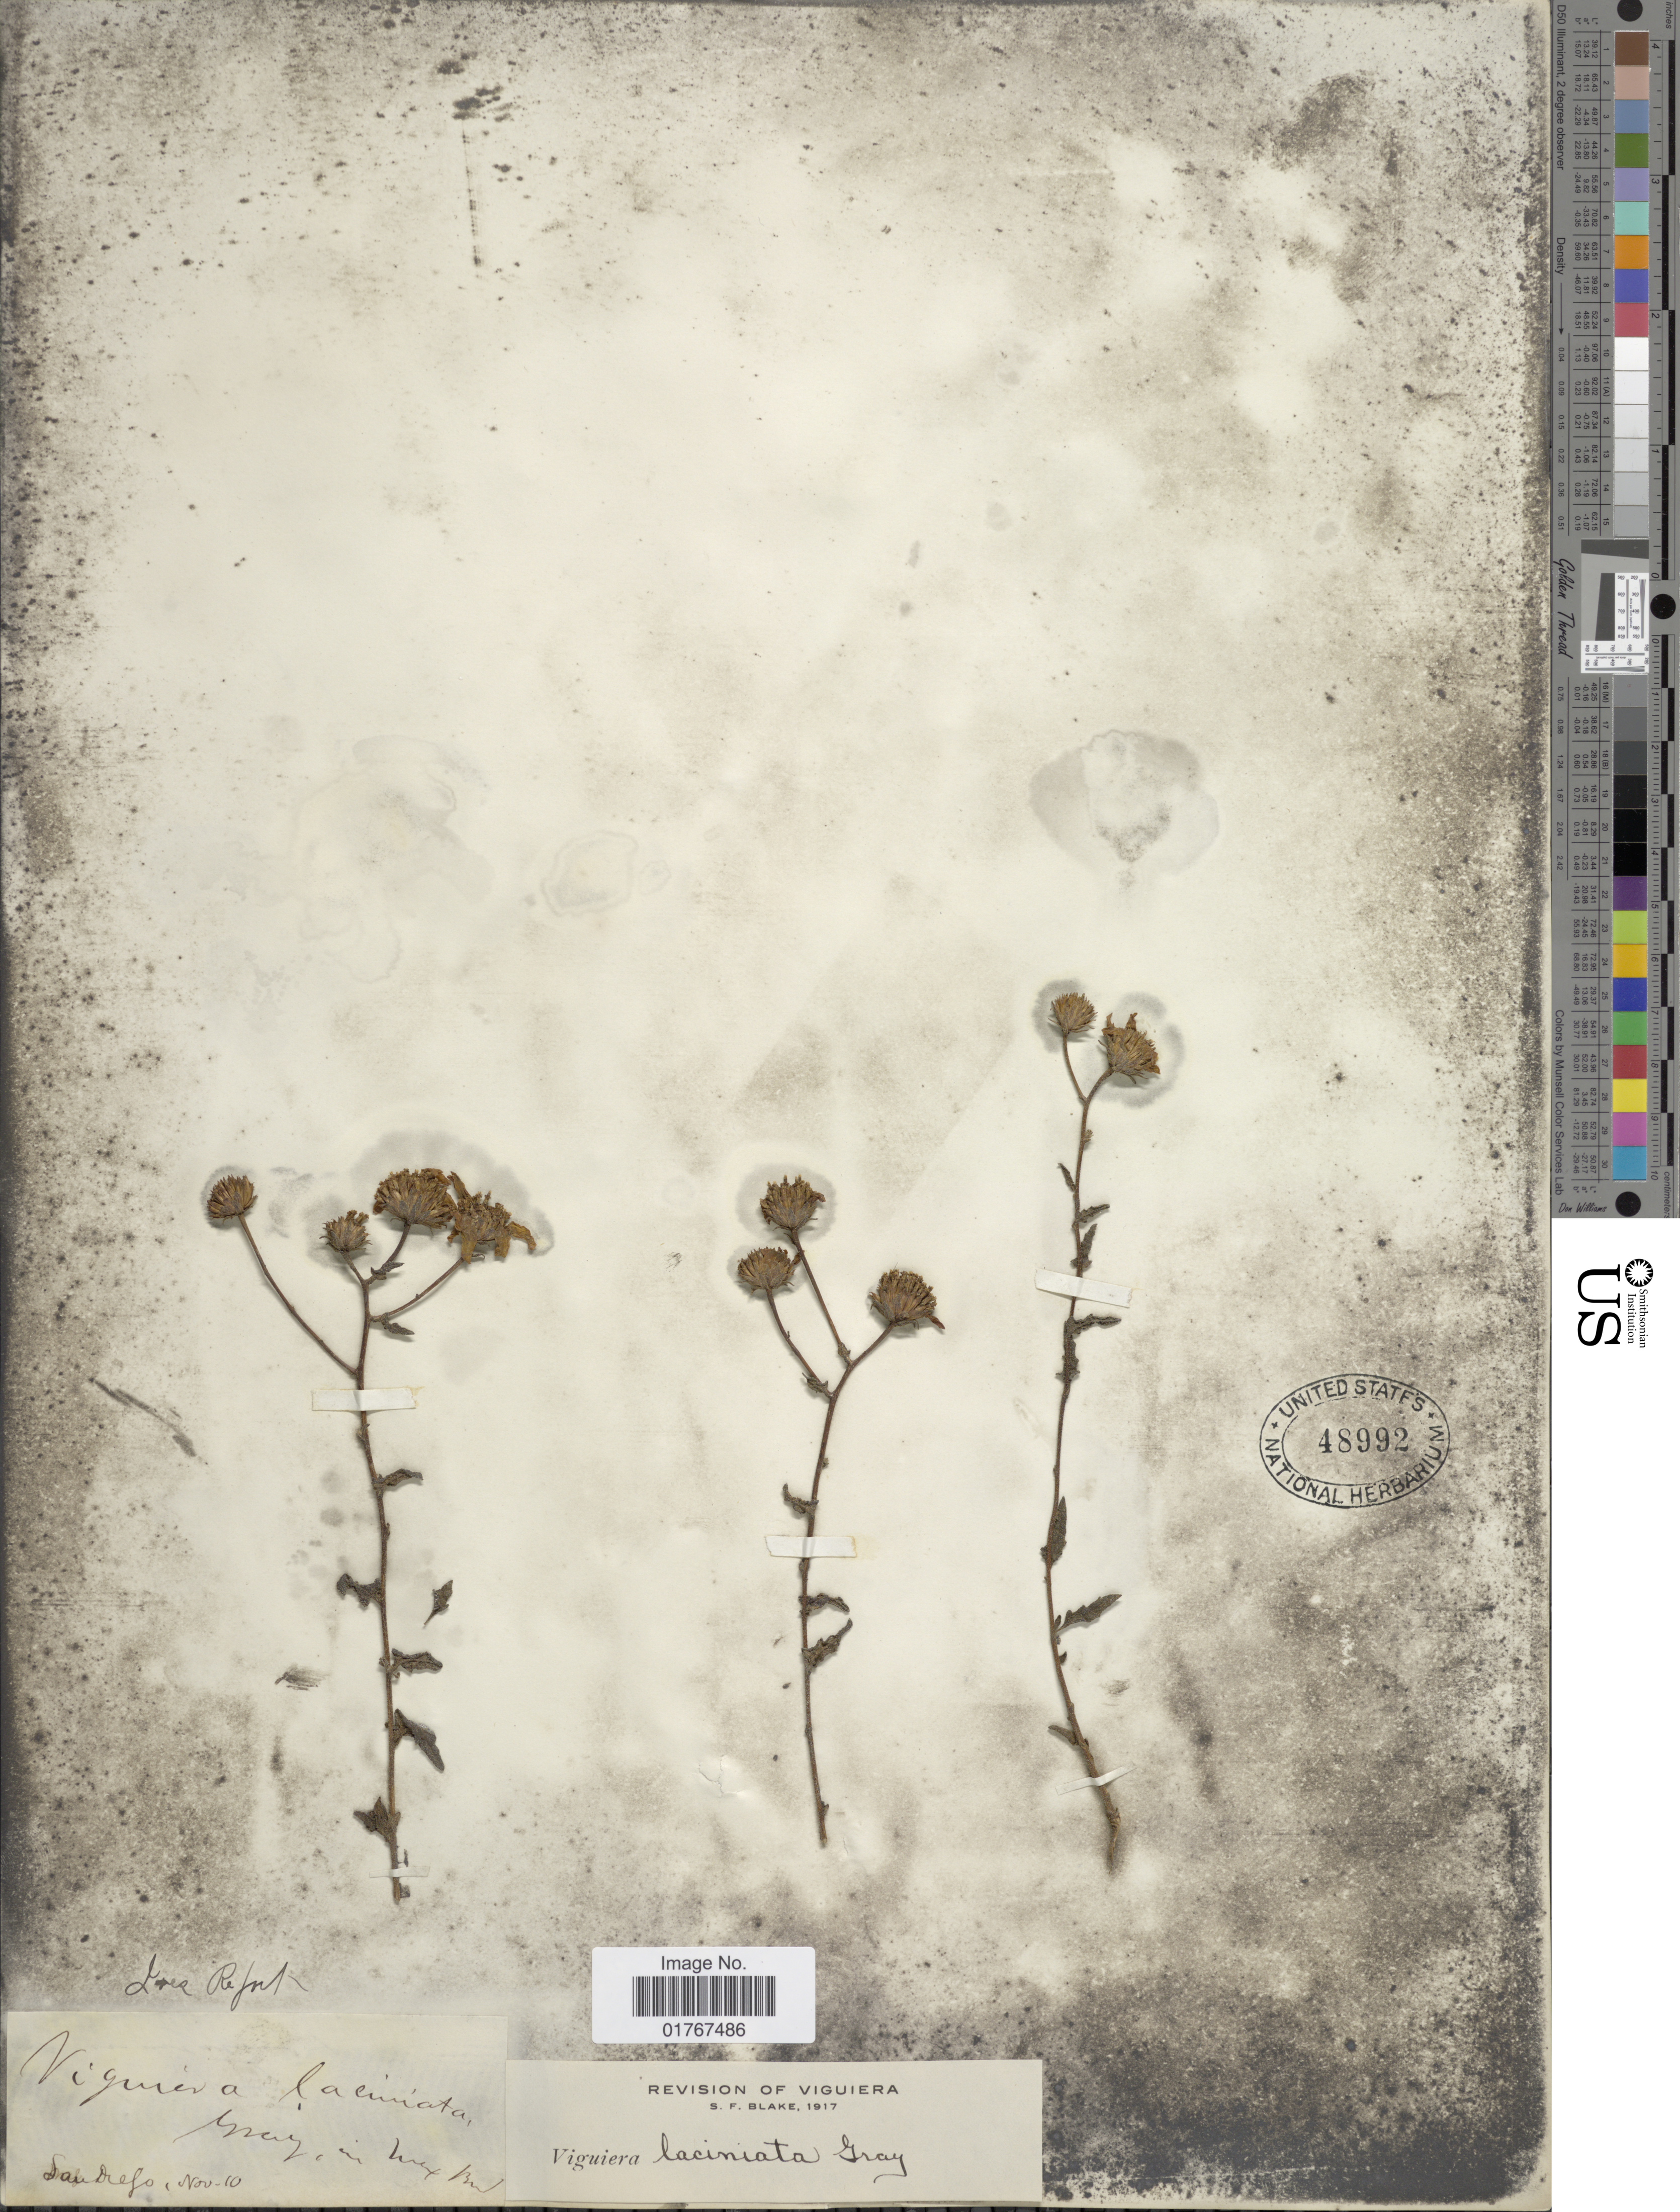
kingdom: Plantae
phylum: Tracheophyta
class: Magnoliopsida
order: Asterales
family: Asteraceae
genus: Viguiera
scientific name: Viguiera laciniata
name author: A. Gray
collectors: S. Blake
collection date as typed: Transcribed d/m/y: /11/10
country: United States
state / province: California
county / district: San Diego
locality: San Diego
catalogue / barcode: US 48992